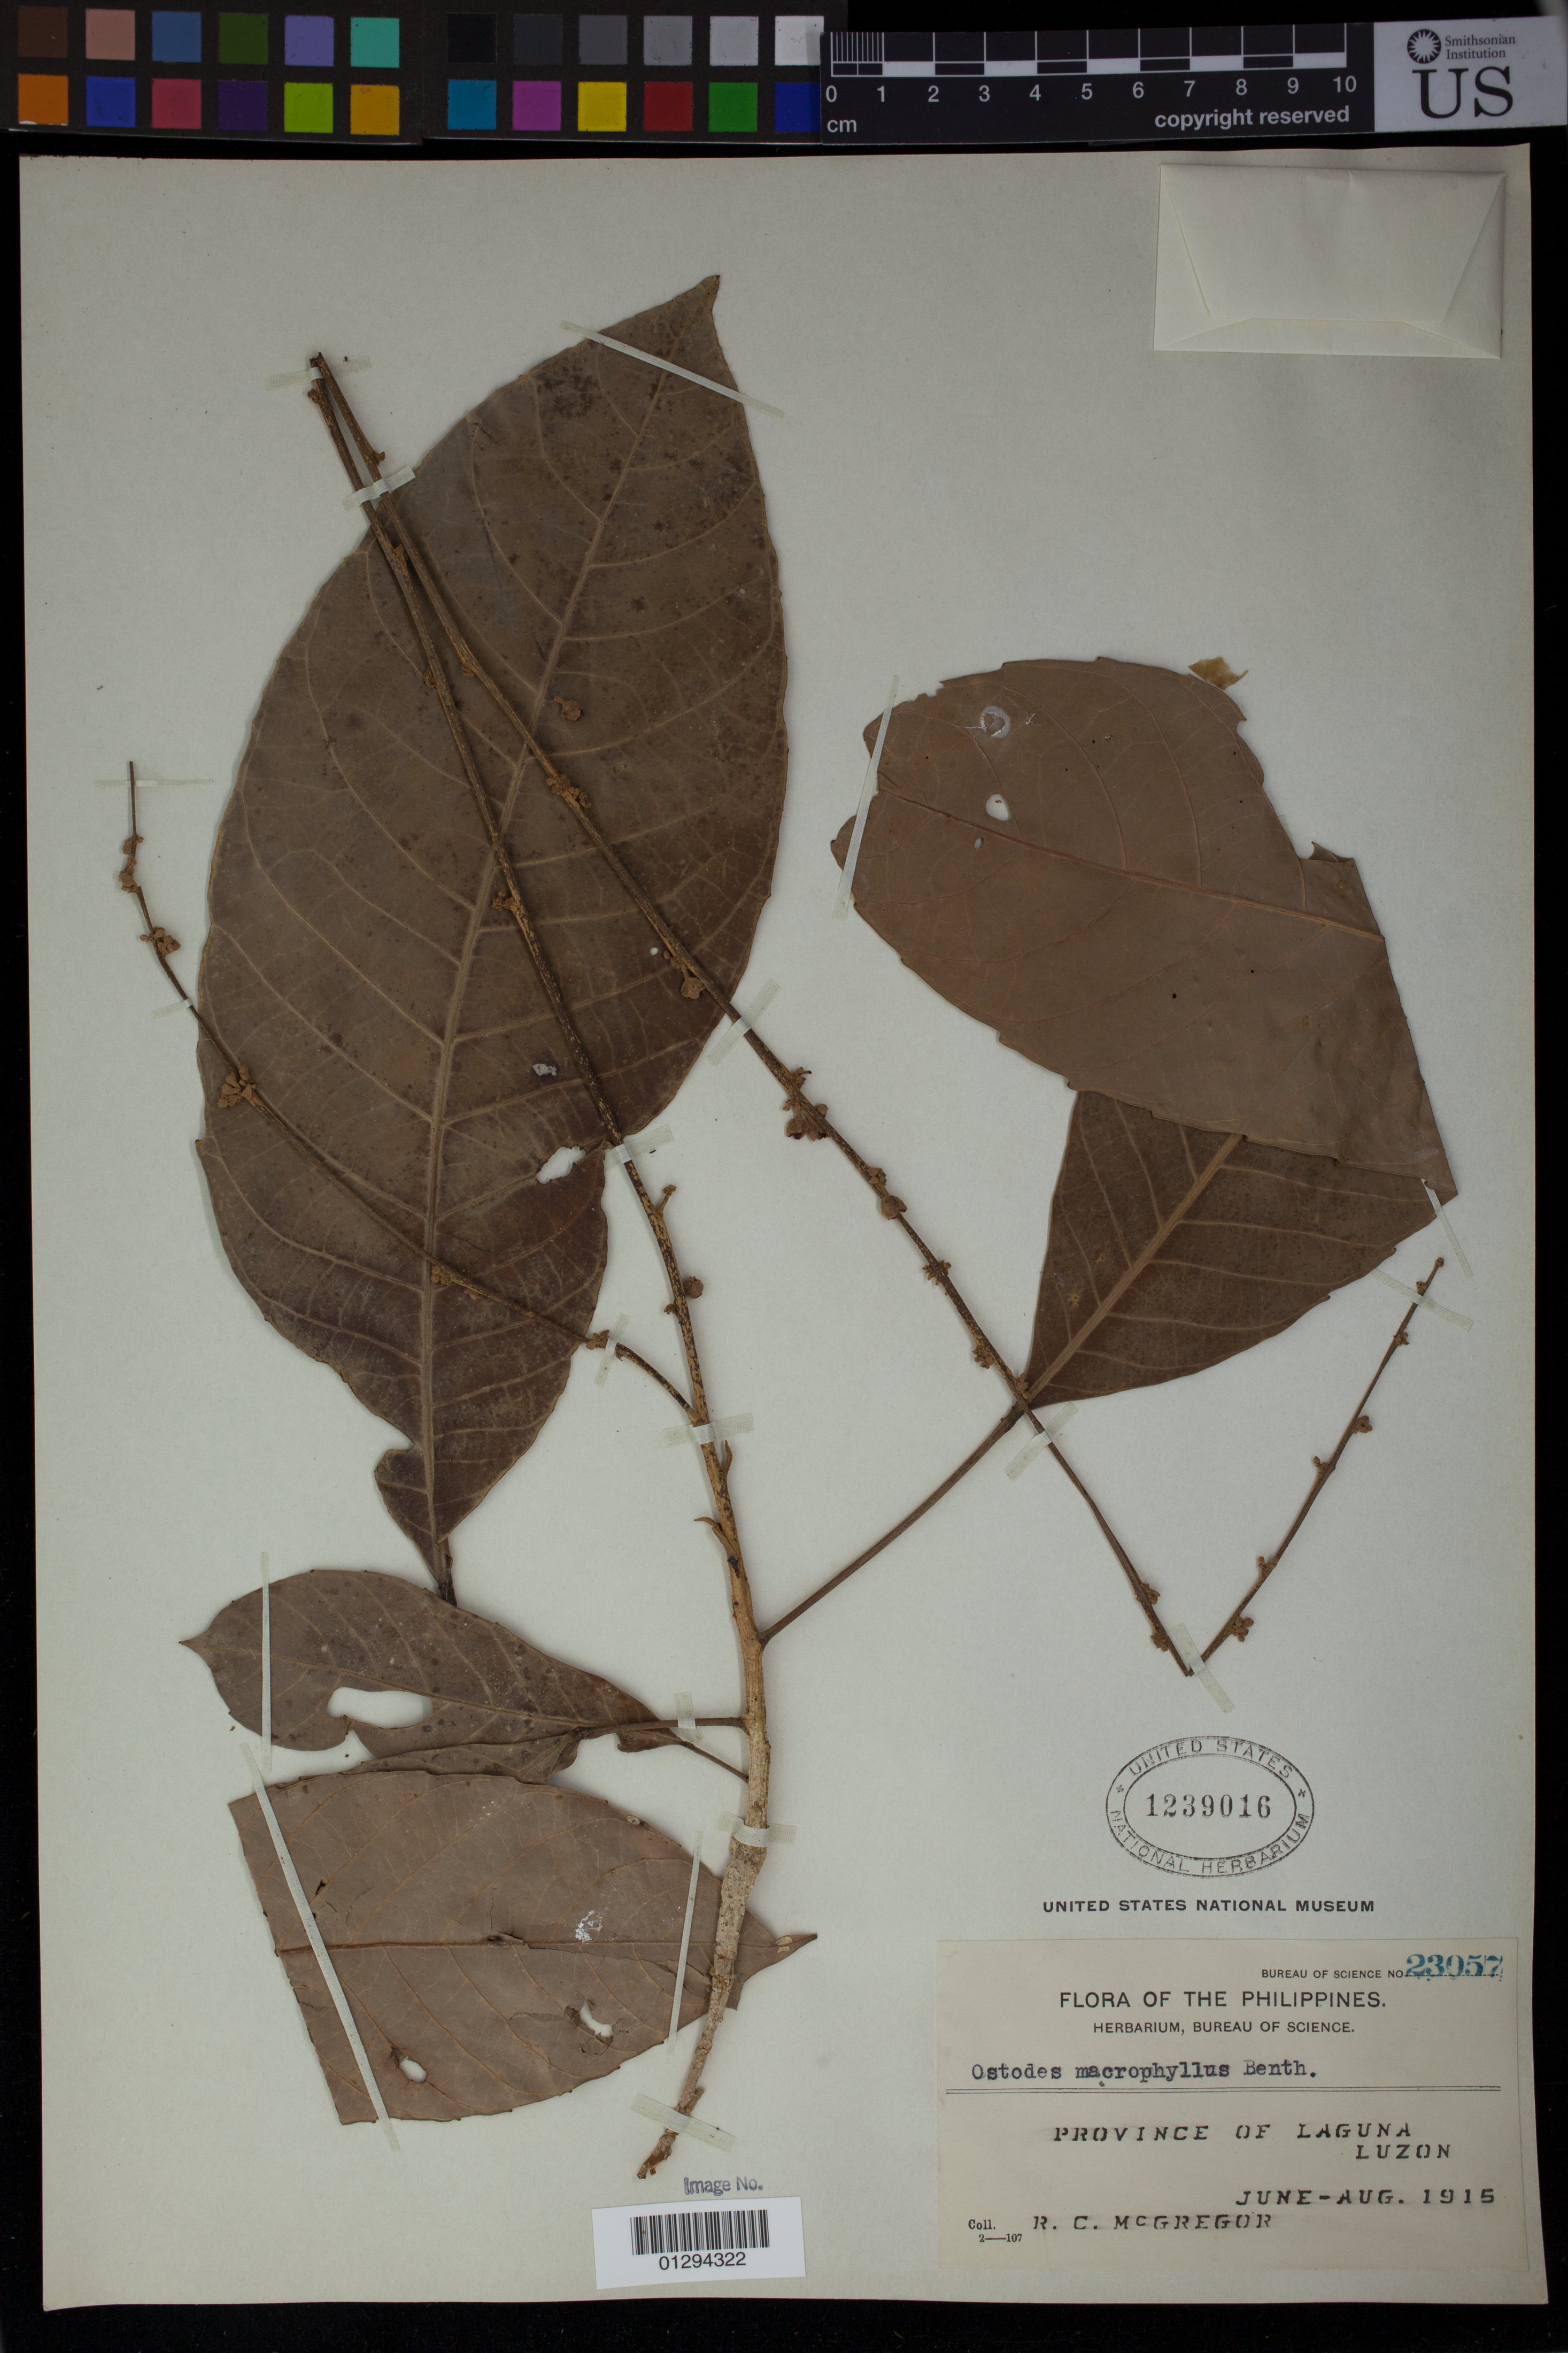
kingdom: Plantae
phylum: Tracheophyta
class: Magnoliopsida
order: Malpighiales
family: Euphorbiaceae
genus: Fahrenheitia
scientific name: Fahrenheitia pendula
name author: (Hassk.) Airy Shaw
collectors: R. C. McGregor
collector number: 23057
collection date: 1915-06/1915-08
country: Philippines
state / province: Central Luzon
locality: Laguna Luzon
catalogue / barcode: US 1239016